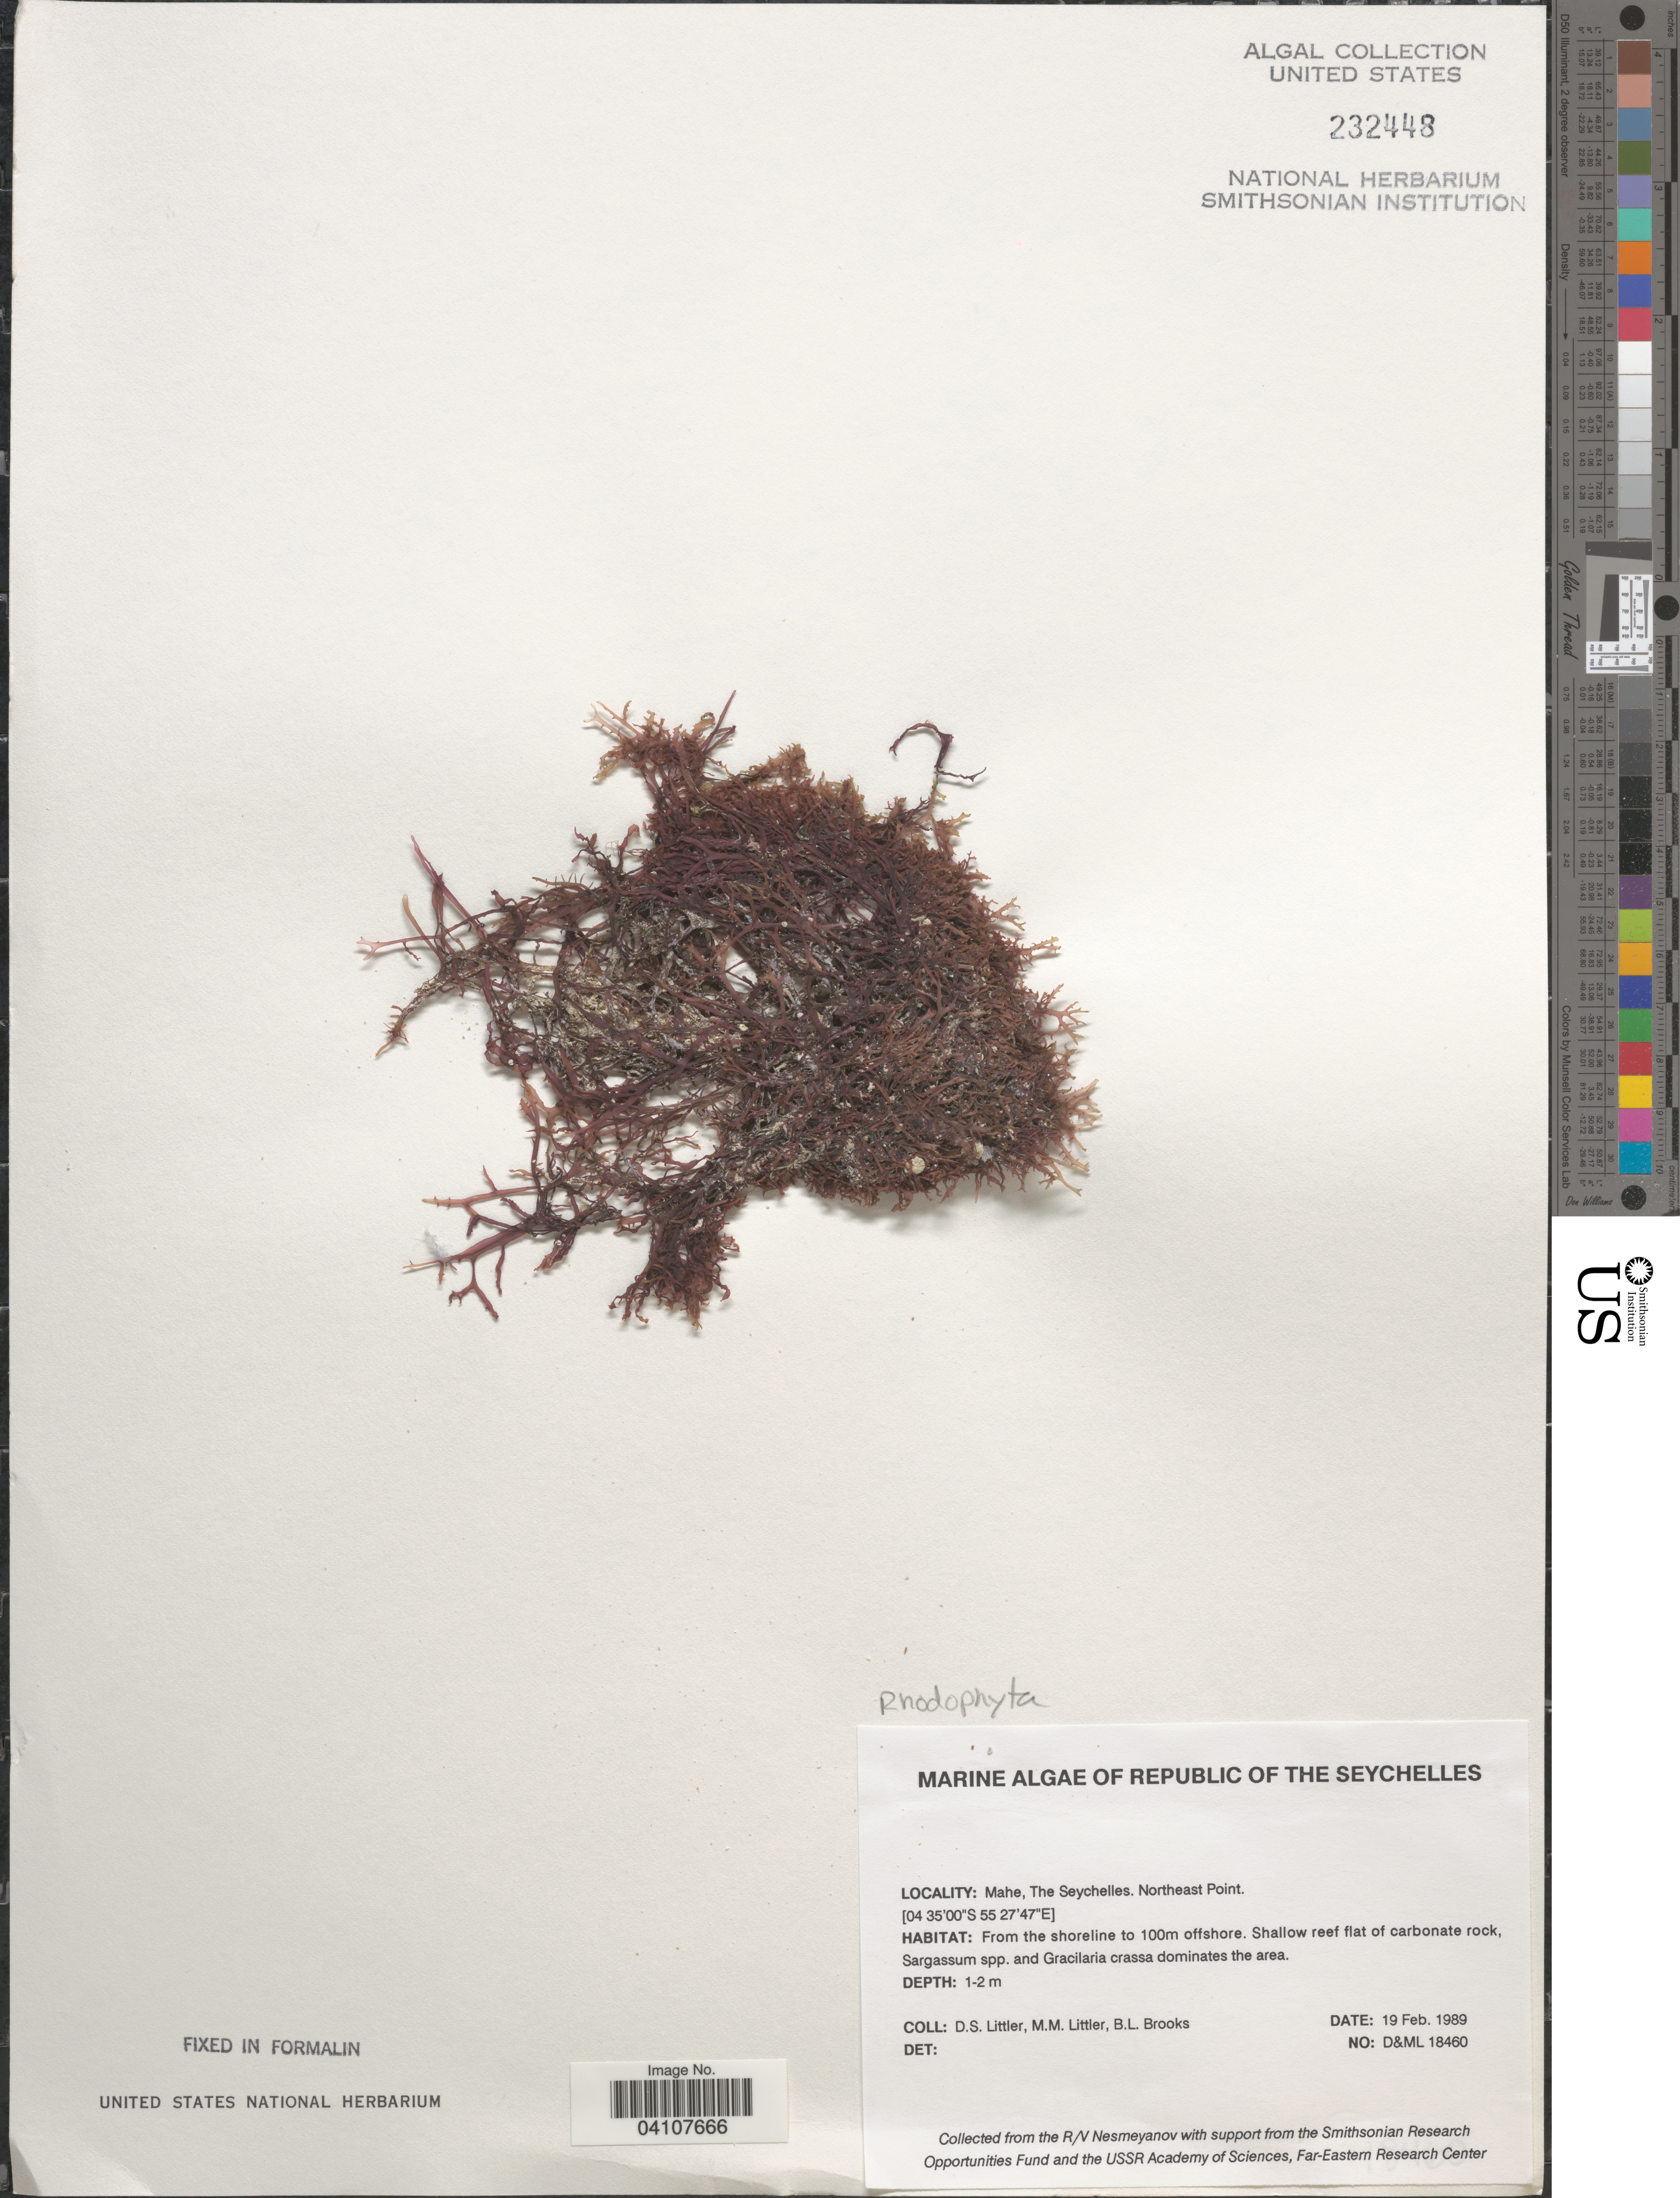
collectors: D. S. Littler & B. Brooks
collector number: D&ML18460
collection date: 1989-02-19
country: Seychelles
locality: Republic of the Seychelles. Mahe. Northeast Point. From the shoreline to 100m offshore.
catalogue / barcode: US 232448